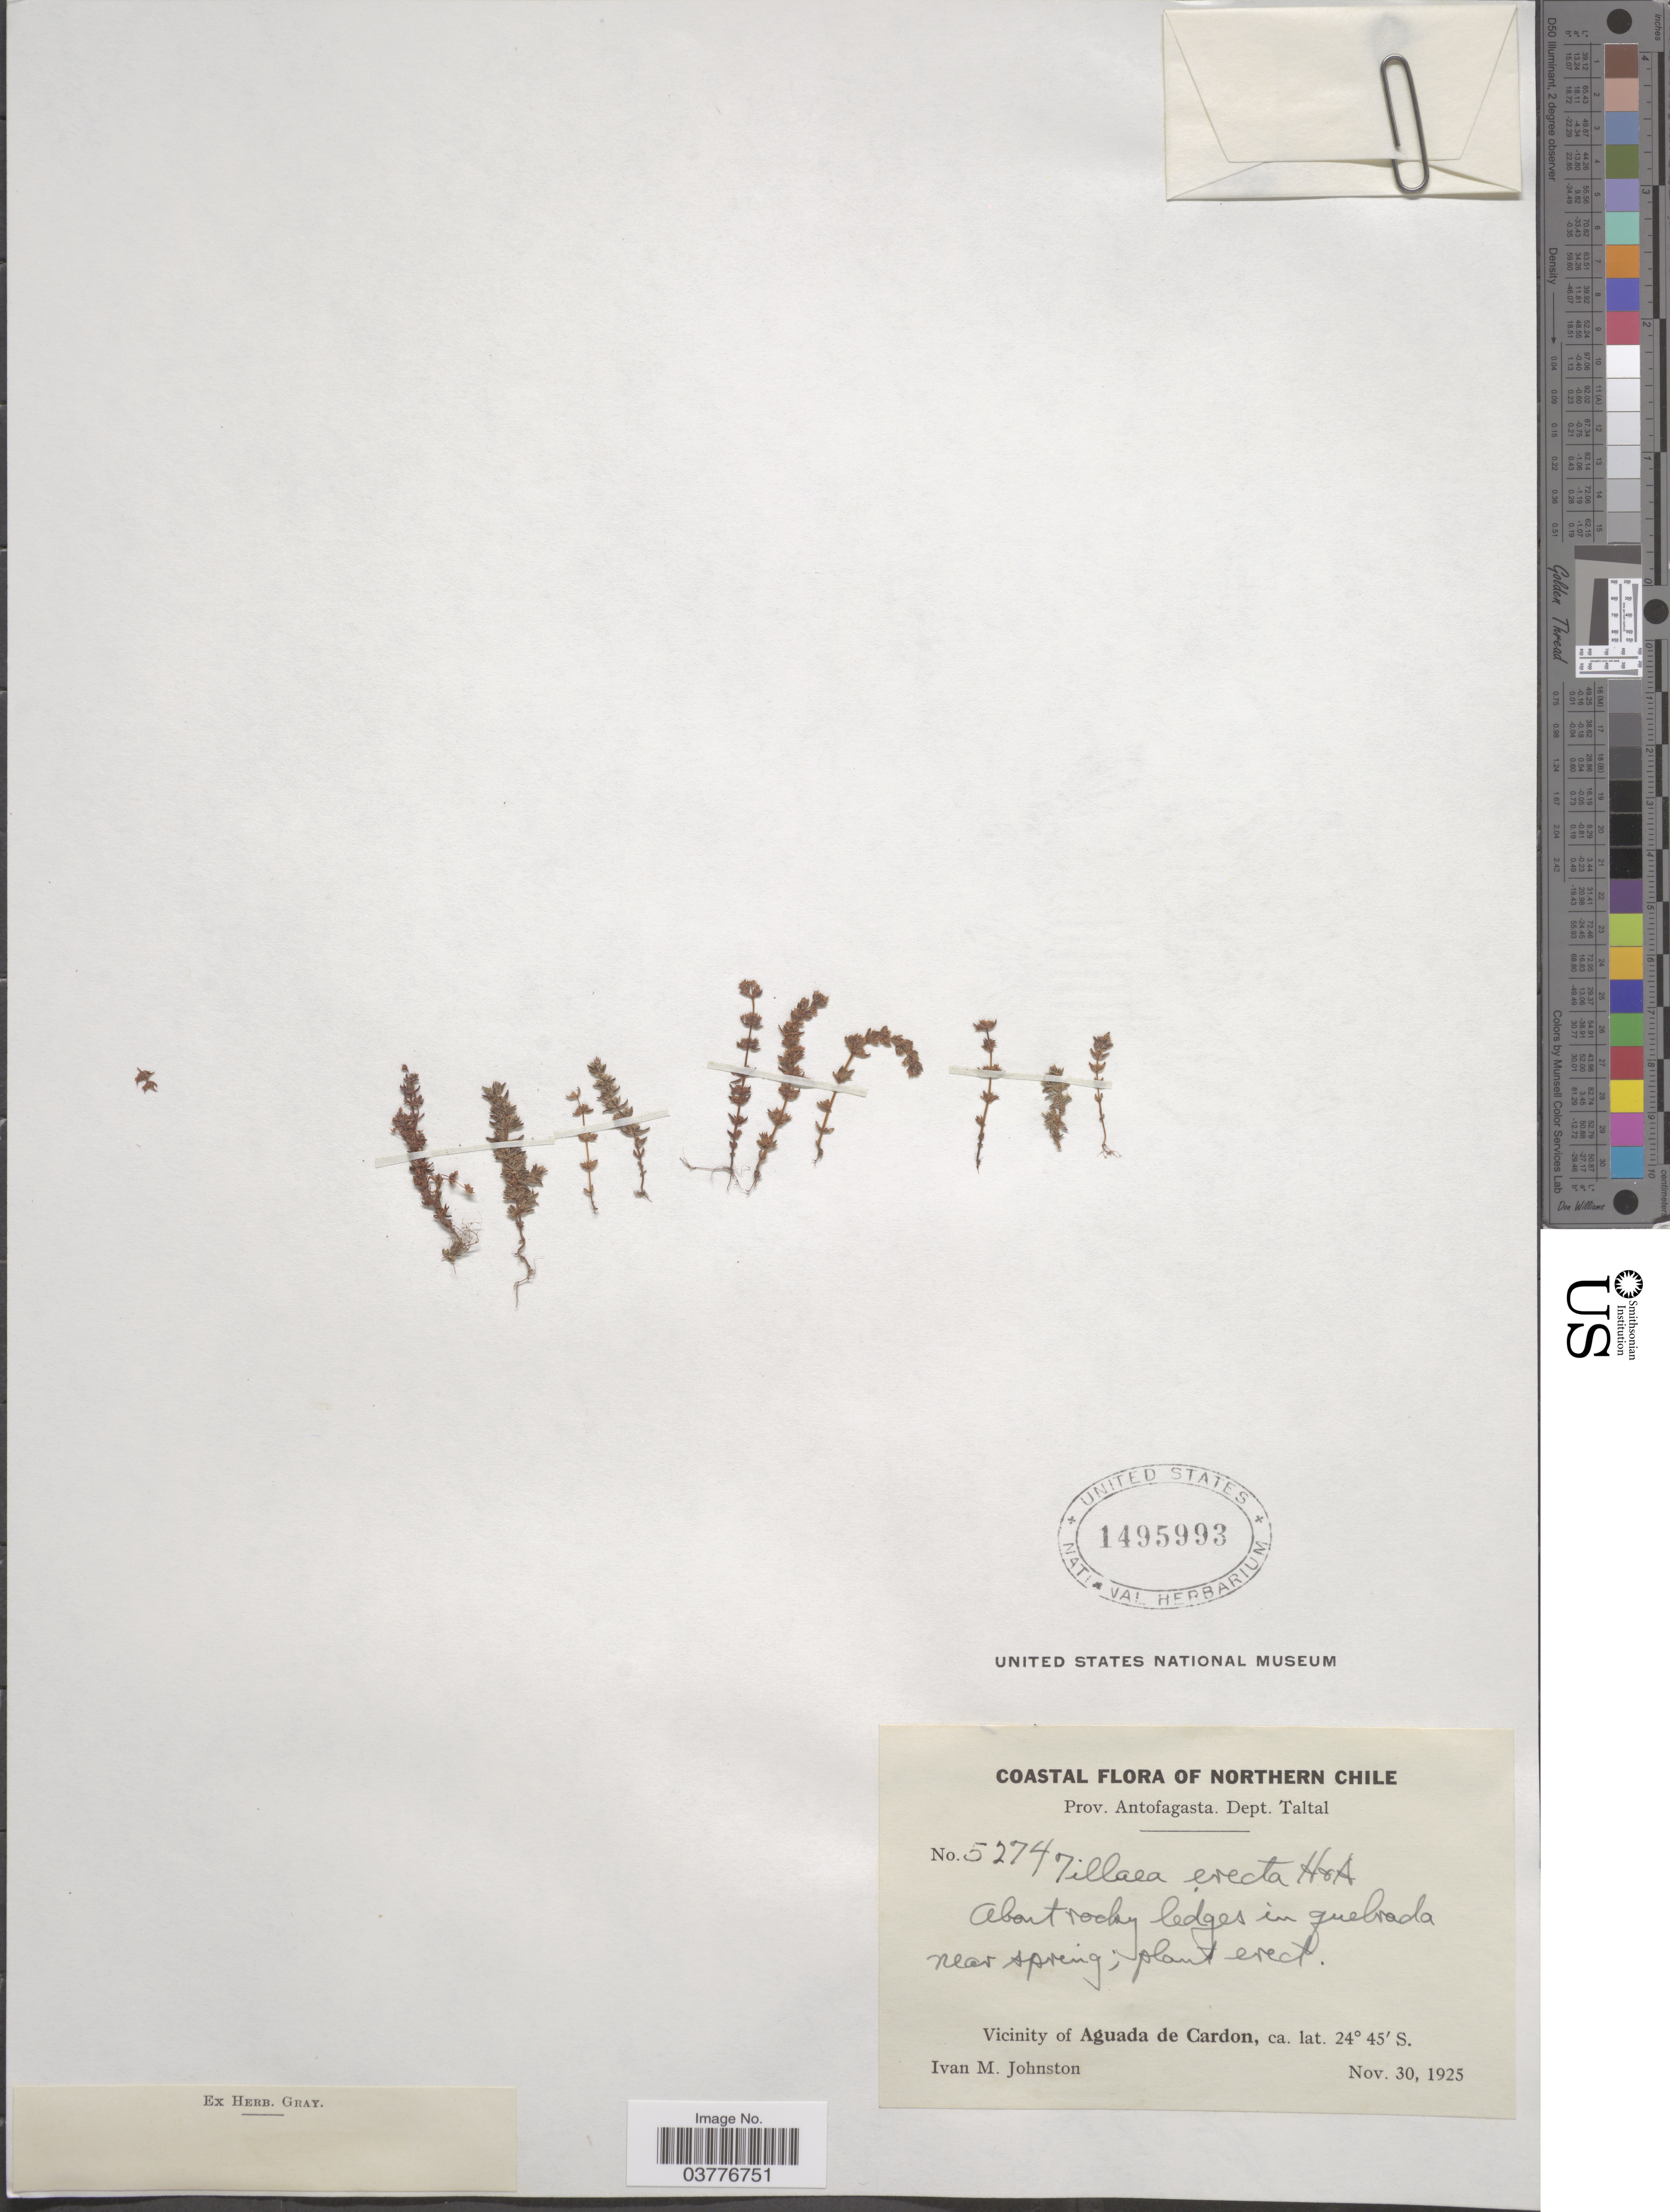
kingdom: Plantae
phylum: Tracheophyta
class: Magnoliopsida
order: Saxifragales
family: Crassulaceae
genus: Crassula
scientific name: Crassula connata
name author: (Ruiz & Pav.) A. Berger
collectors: I.M. Johnston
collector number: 5274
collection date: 1925-11-30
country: Chile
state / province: Antofagasta (II)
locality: Coastal Northern chile. Dept. Taltal. Vicinity of Aguada de Cardon.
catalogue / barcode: US 1495993